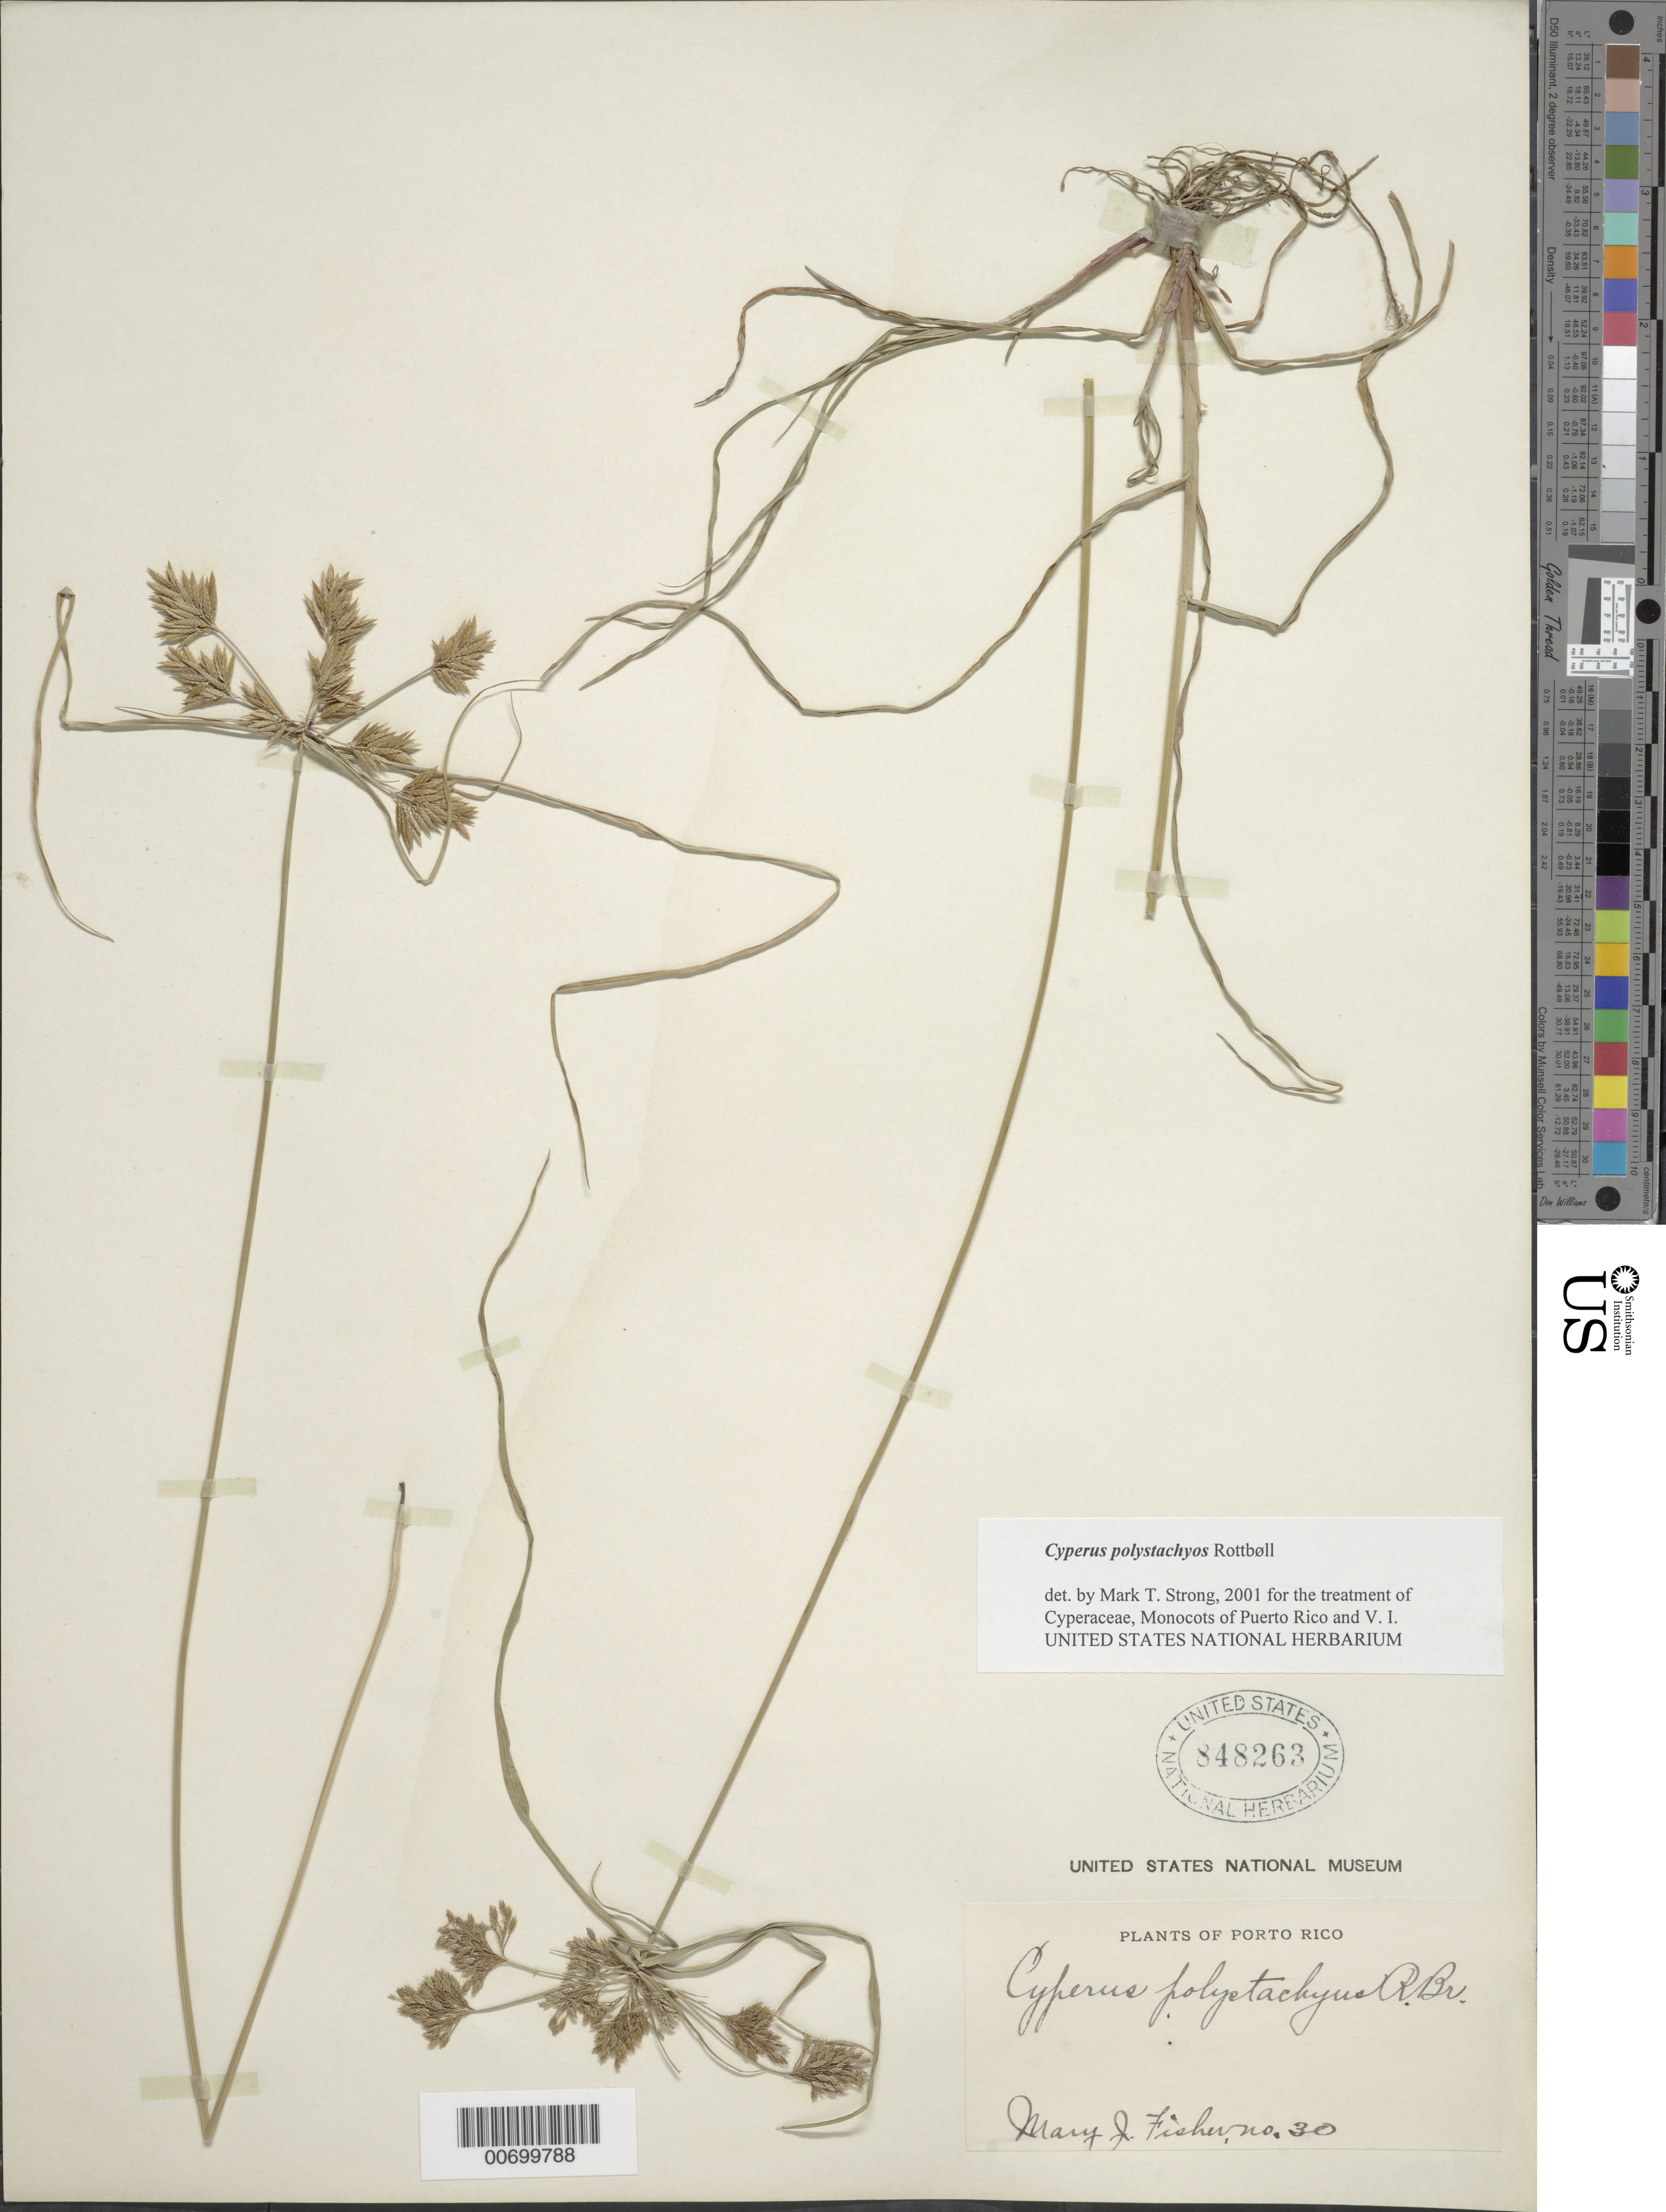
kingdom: Plantae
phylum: Tracheophyta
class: Liliopsida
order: Poales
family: Cyperaceae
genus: Cyperus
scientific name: Cyperus polystachyos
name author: Rottb.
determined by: Strong, M. T., (US), Smithsonian Institution - National Museum of Natural History (UNITED STATES)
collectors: M. J. Fisher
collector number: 30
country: Puerto Rico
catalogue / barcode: US 848263